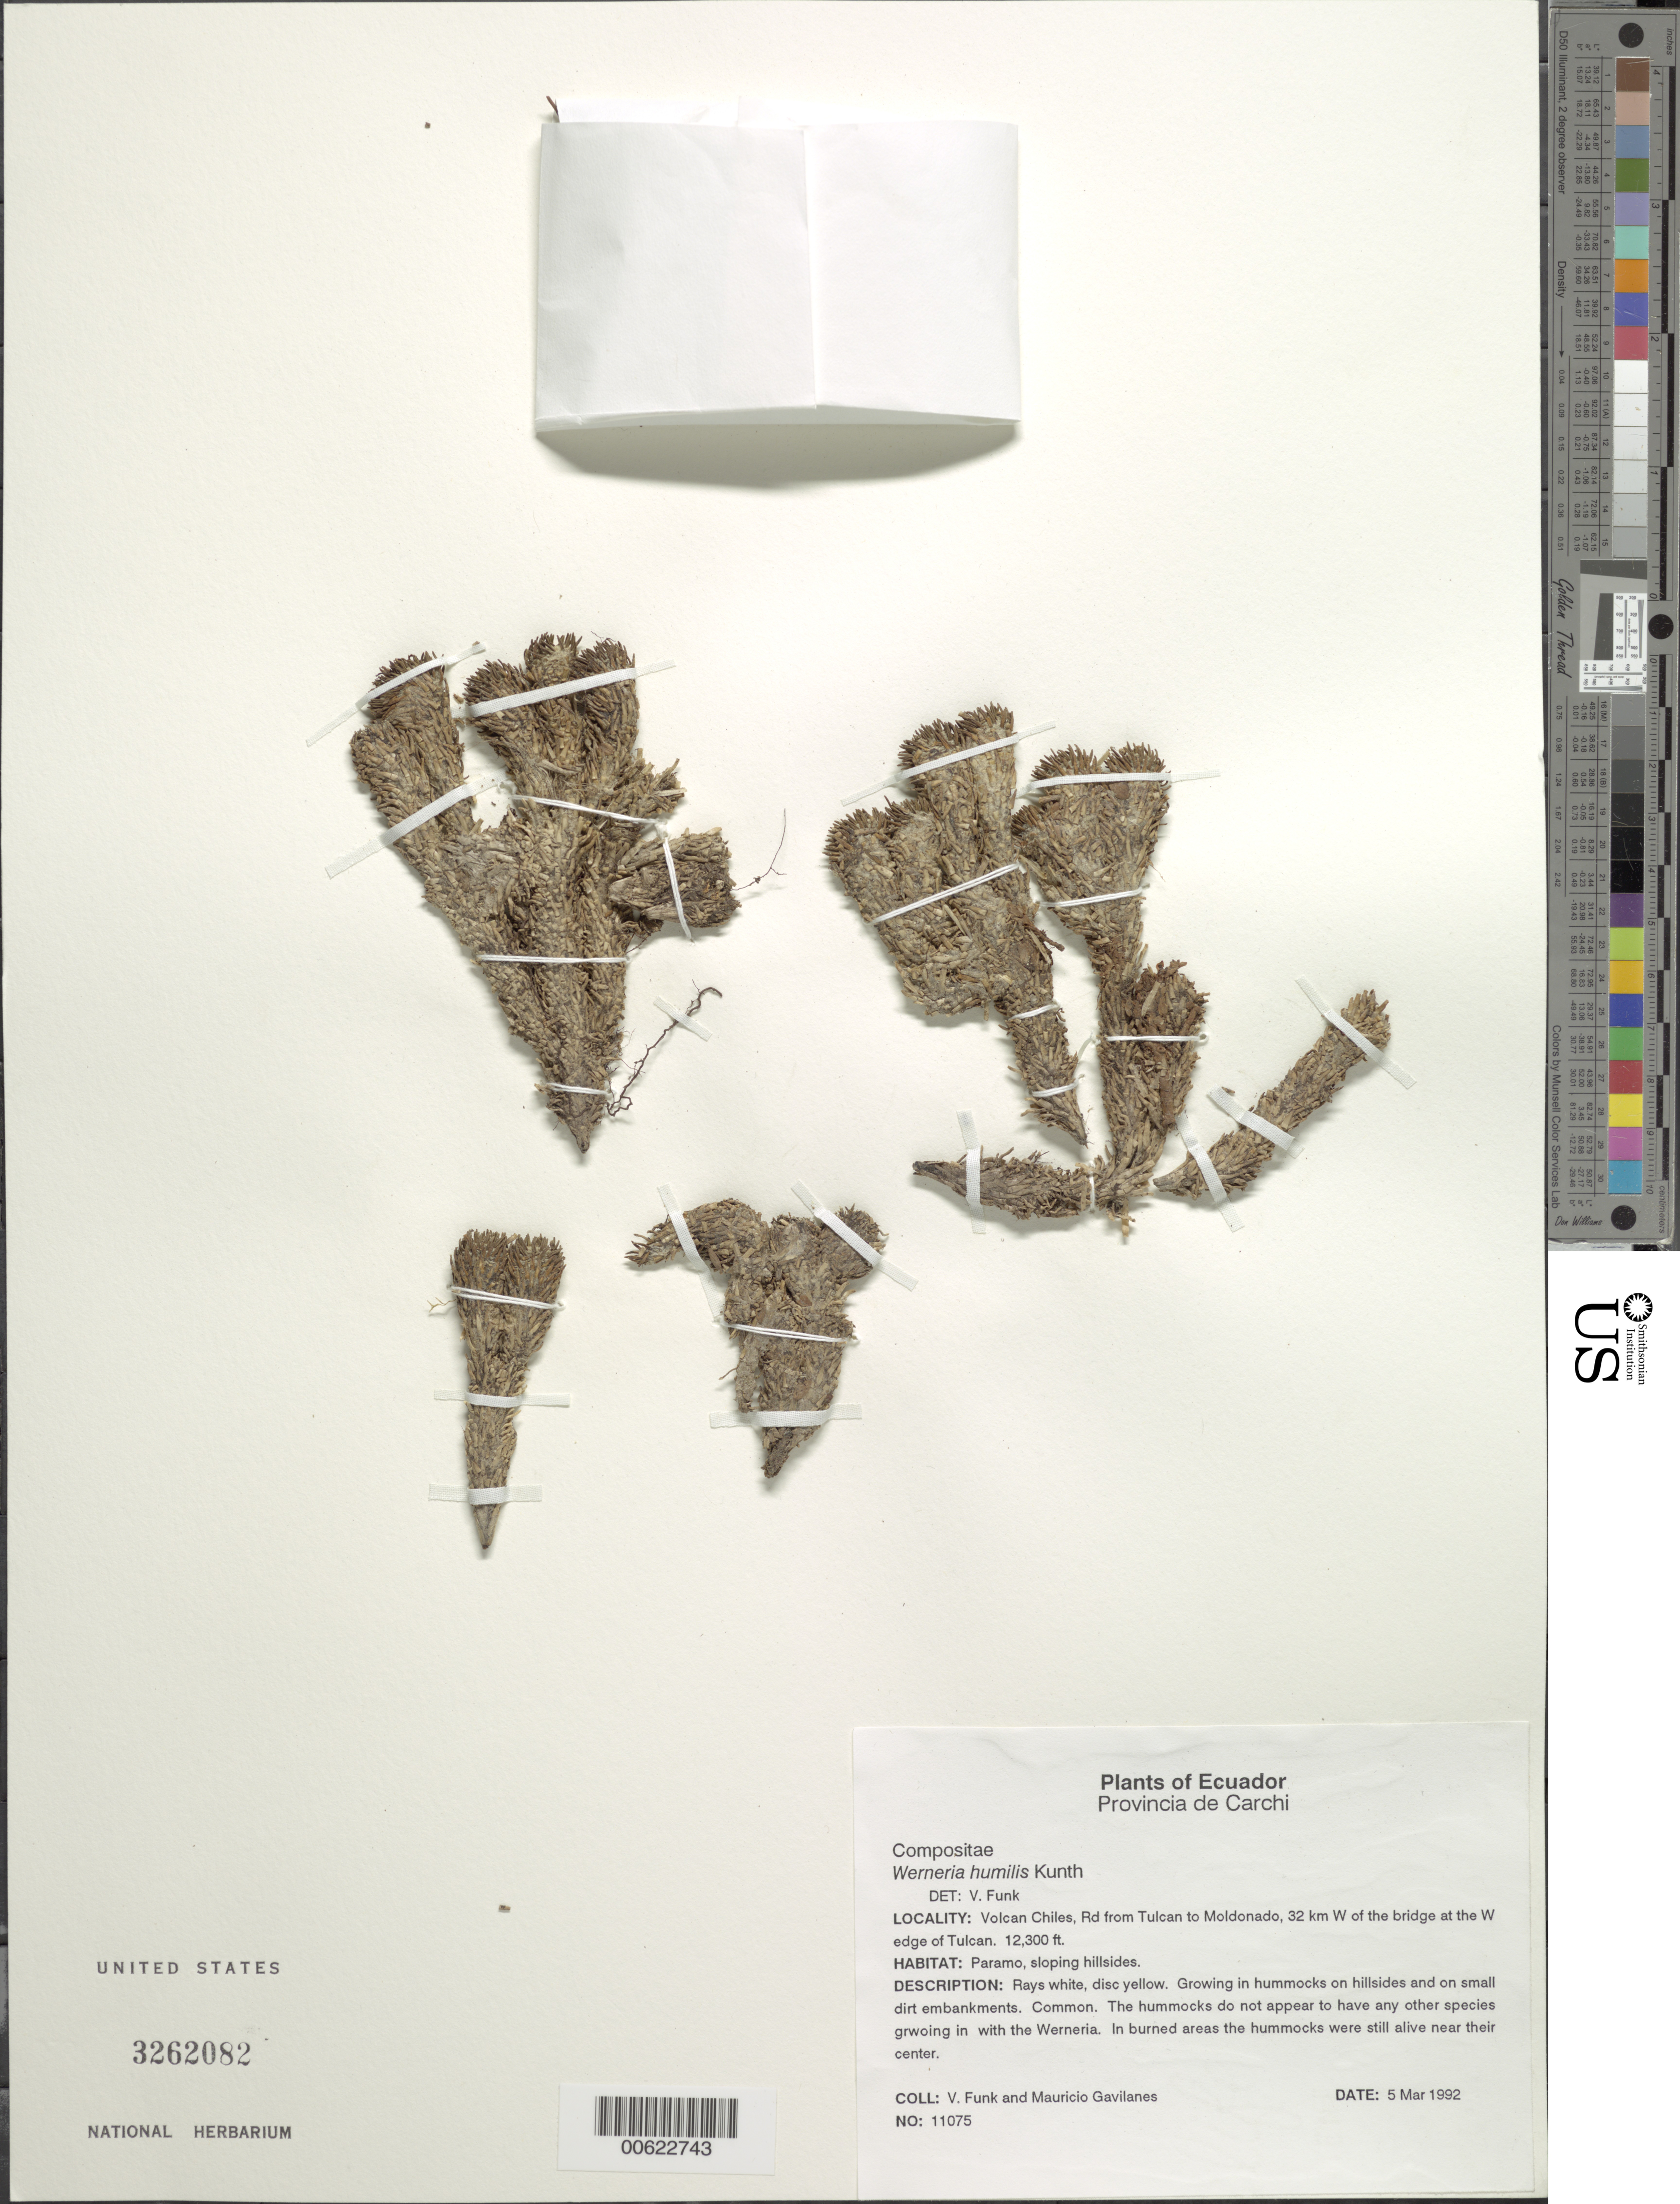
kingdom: Plantae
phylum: Tracheophyta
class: Magnoliopsida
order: Asterales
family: Asteraceae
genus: Xenophyllum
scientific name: Xenophyllum humile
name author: (Kunth) V.A. Funk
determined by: Funk, Vicki A., (BOT), Smithsonian Institution - National Museum of Natural History (UNITED STATES)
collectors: V. Funk & M. Gavilanes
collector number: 11075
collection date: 1992-03-05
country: Ecuador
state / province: Carchi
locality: Volcán Chiles, Rd from Tulcan to Moldonado, 32 km W of the bridge at the W edge of Tulcan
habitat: Páramo, sloping hillsides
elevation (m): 3749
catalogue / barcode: US 3262082